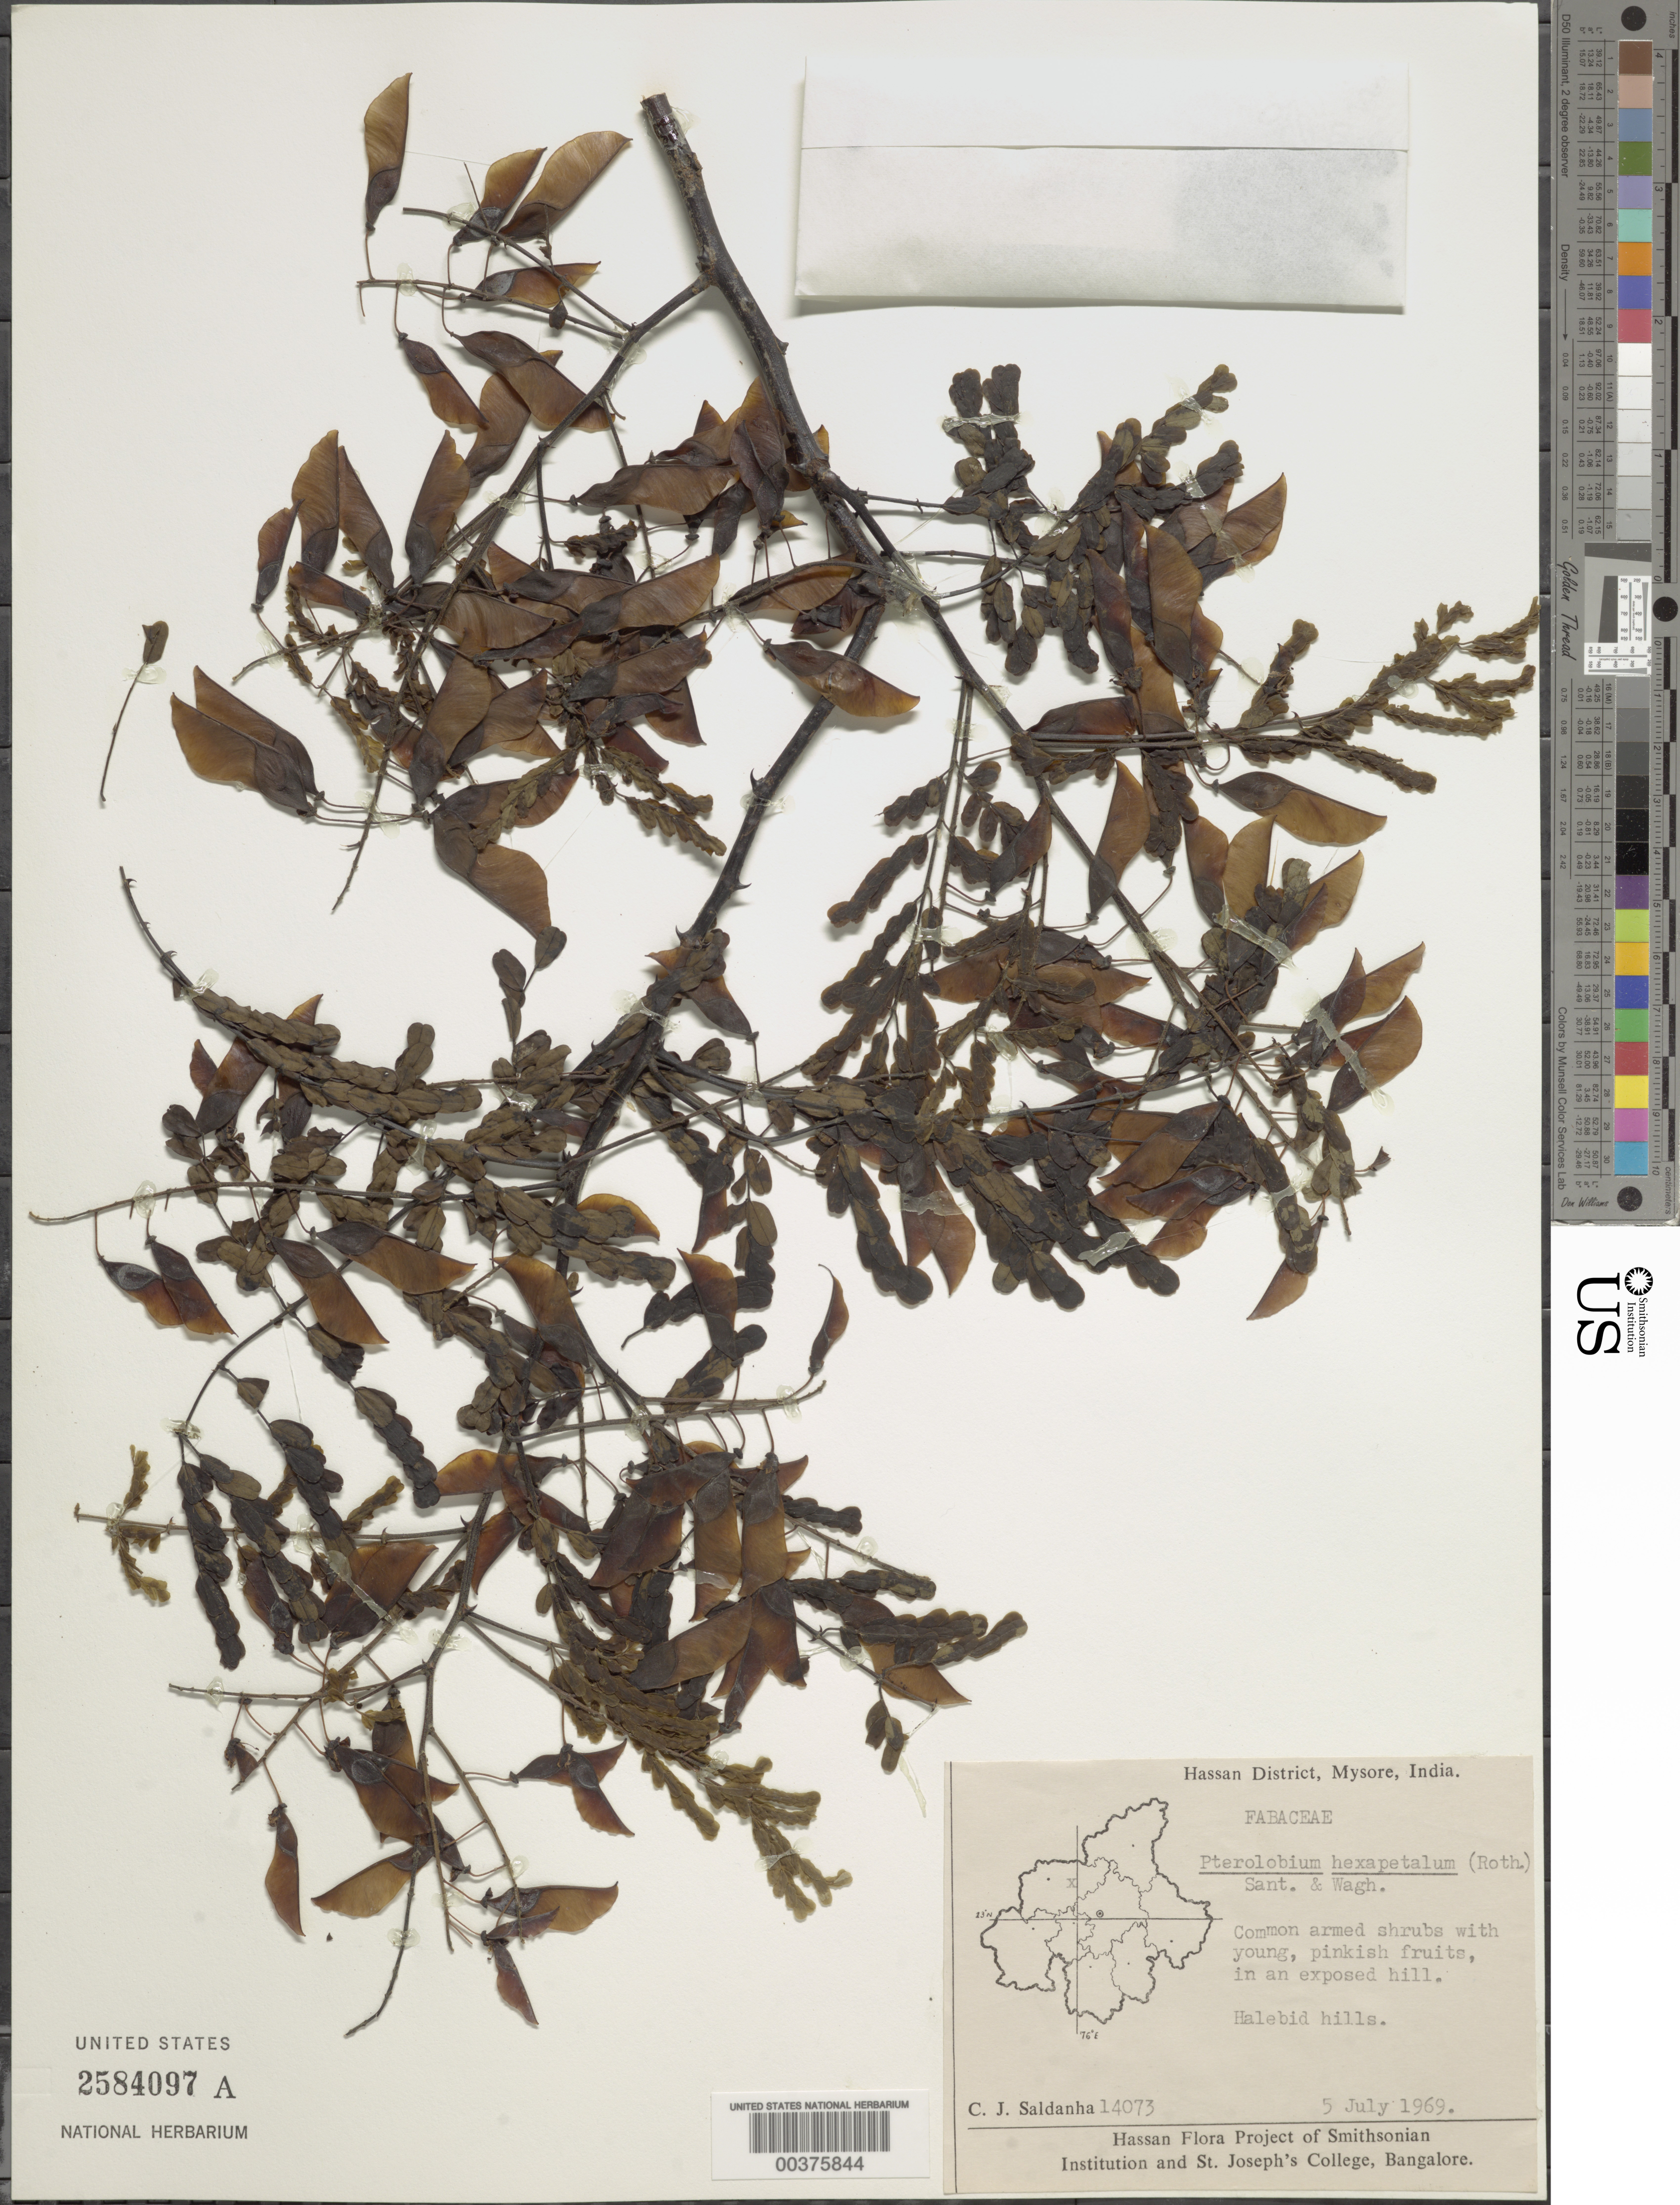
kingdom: Plantae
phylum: Tracheophyta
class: Magnoliopsida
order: Fabales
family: Fabaceae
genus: Pterolobium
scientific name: Pterolobium hexapetalum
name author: (Roth) Santapau & Wagh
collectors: C. J. Saldanha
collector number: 14073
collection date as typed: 05 Jul 1969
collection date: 1969-07-05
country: India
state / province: Karnataka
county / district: Hassan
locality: Halebid hills, mysore state [mysore state = karnataka.]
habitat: Exposed hill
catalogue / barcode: US 2584097A